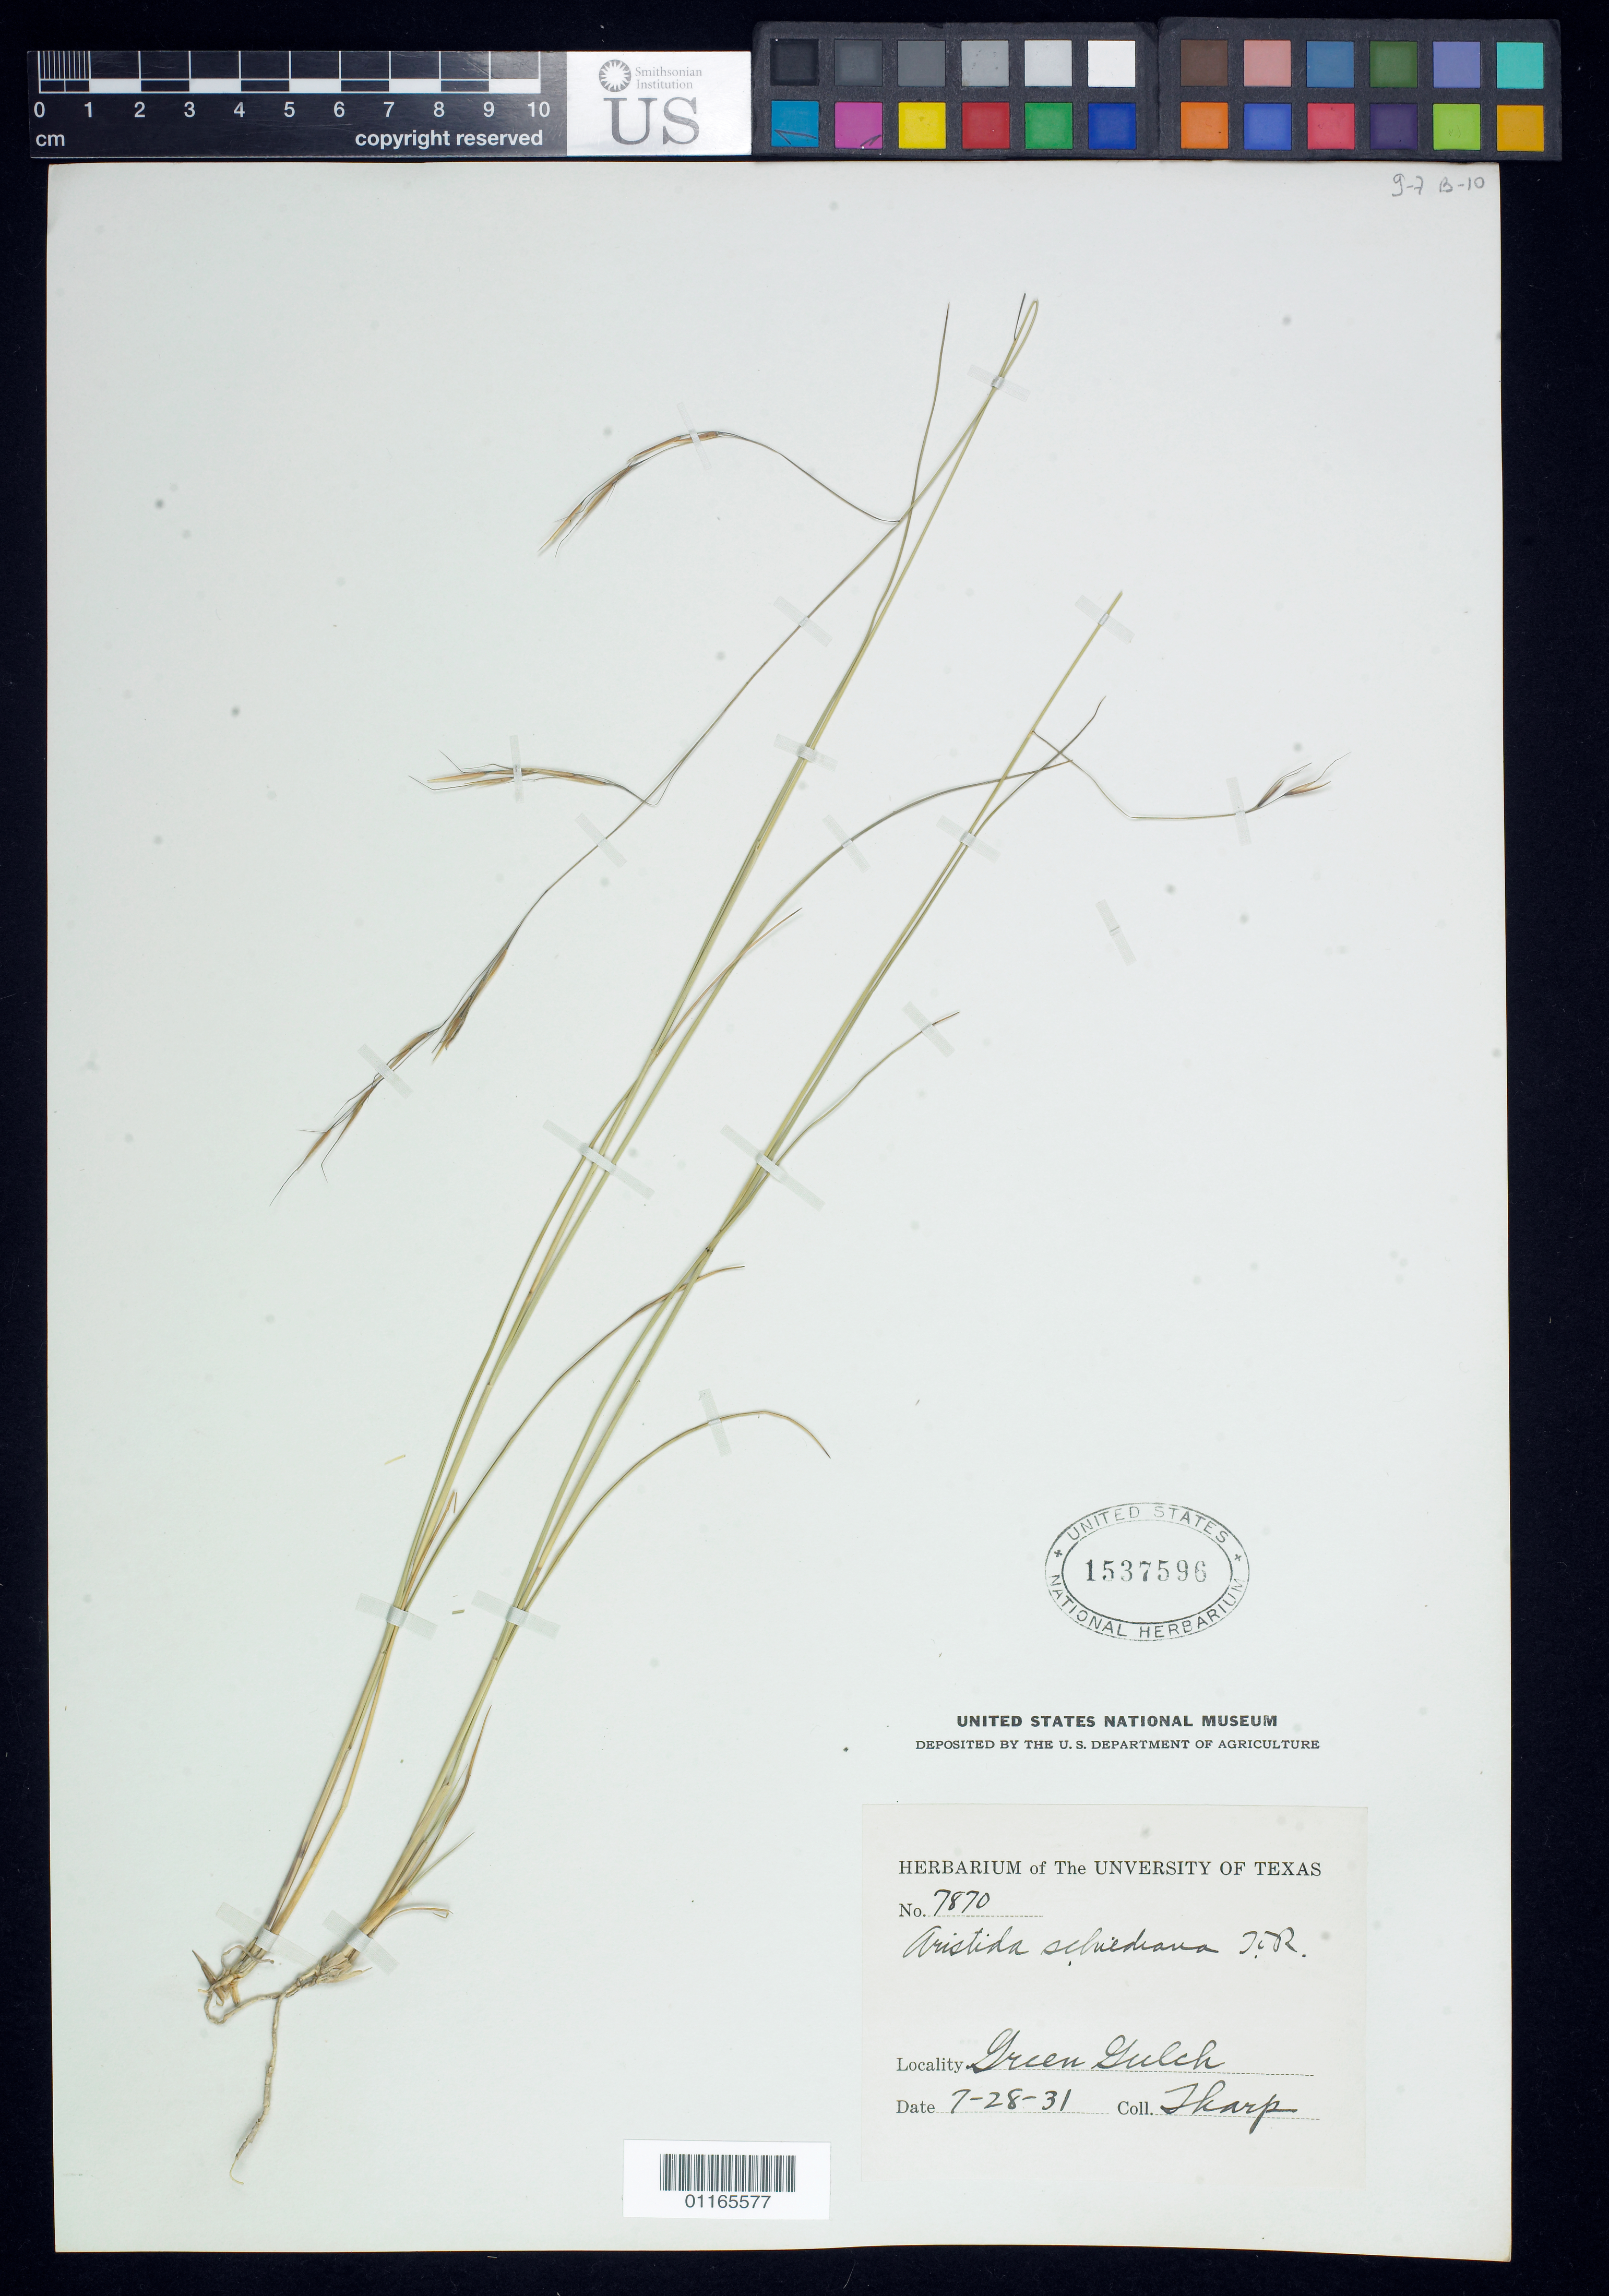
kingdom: Plantae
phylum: Tracheophyta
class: Liliopsida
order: Poales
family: Poaceae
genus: Aristida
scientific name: Aristida schiedeana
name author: Trin. & Rupr.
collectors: Tharp, --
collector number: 7870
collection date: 1931-07-28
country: United States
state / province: Texas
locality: Green Gulch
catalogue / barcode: US 1537596